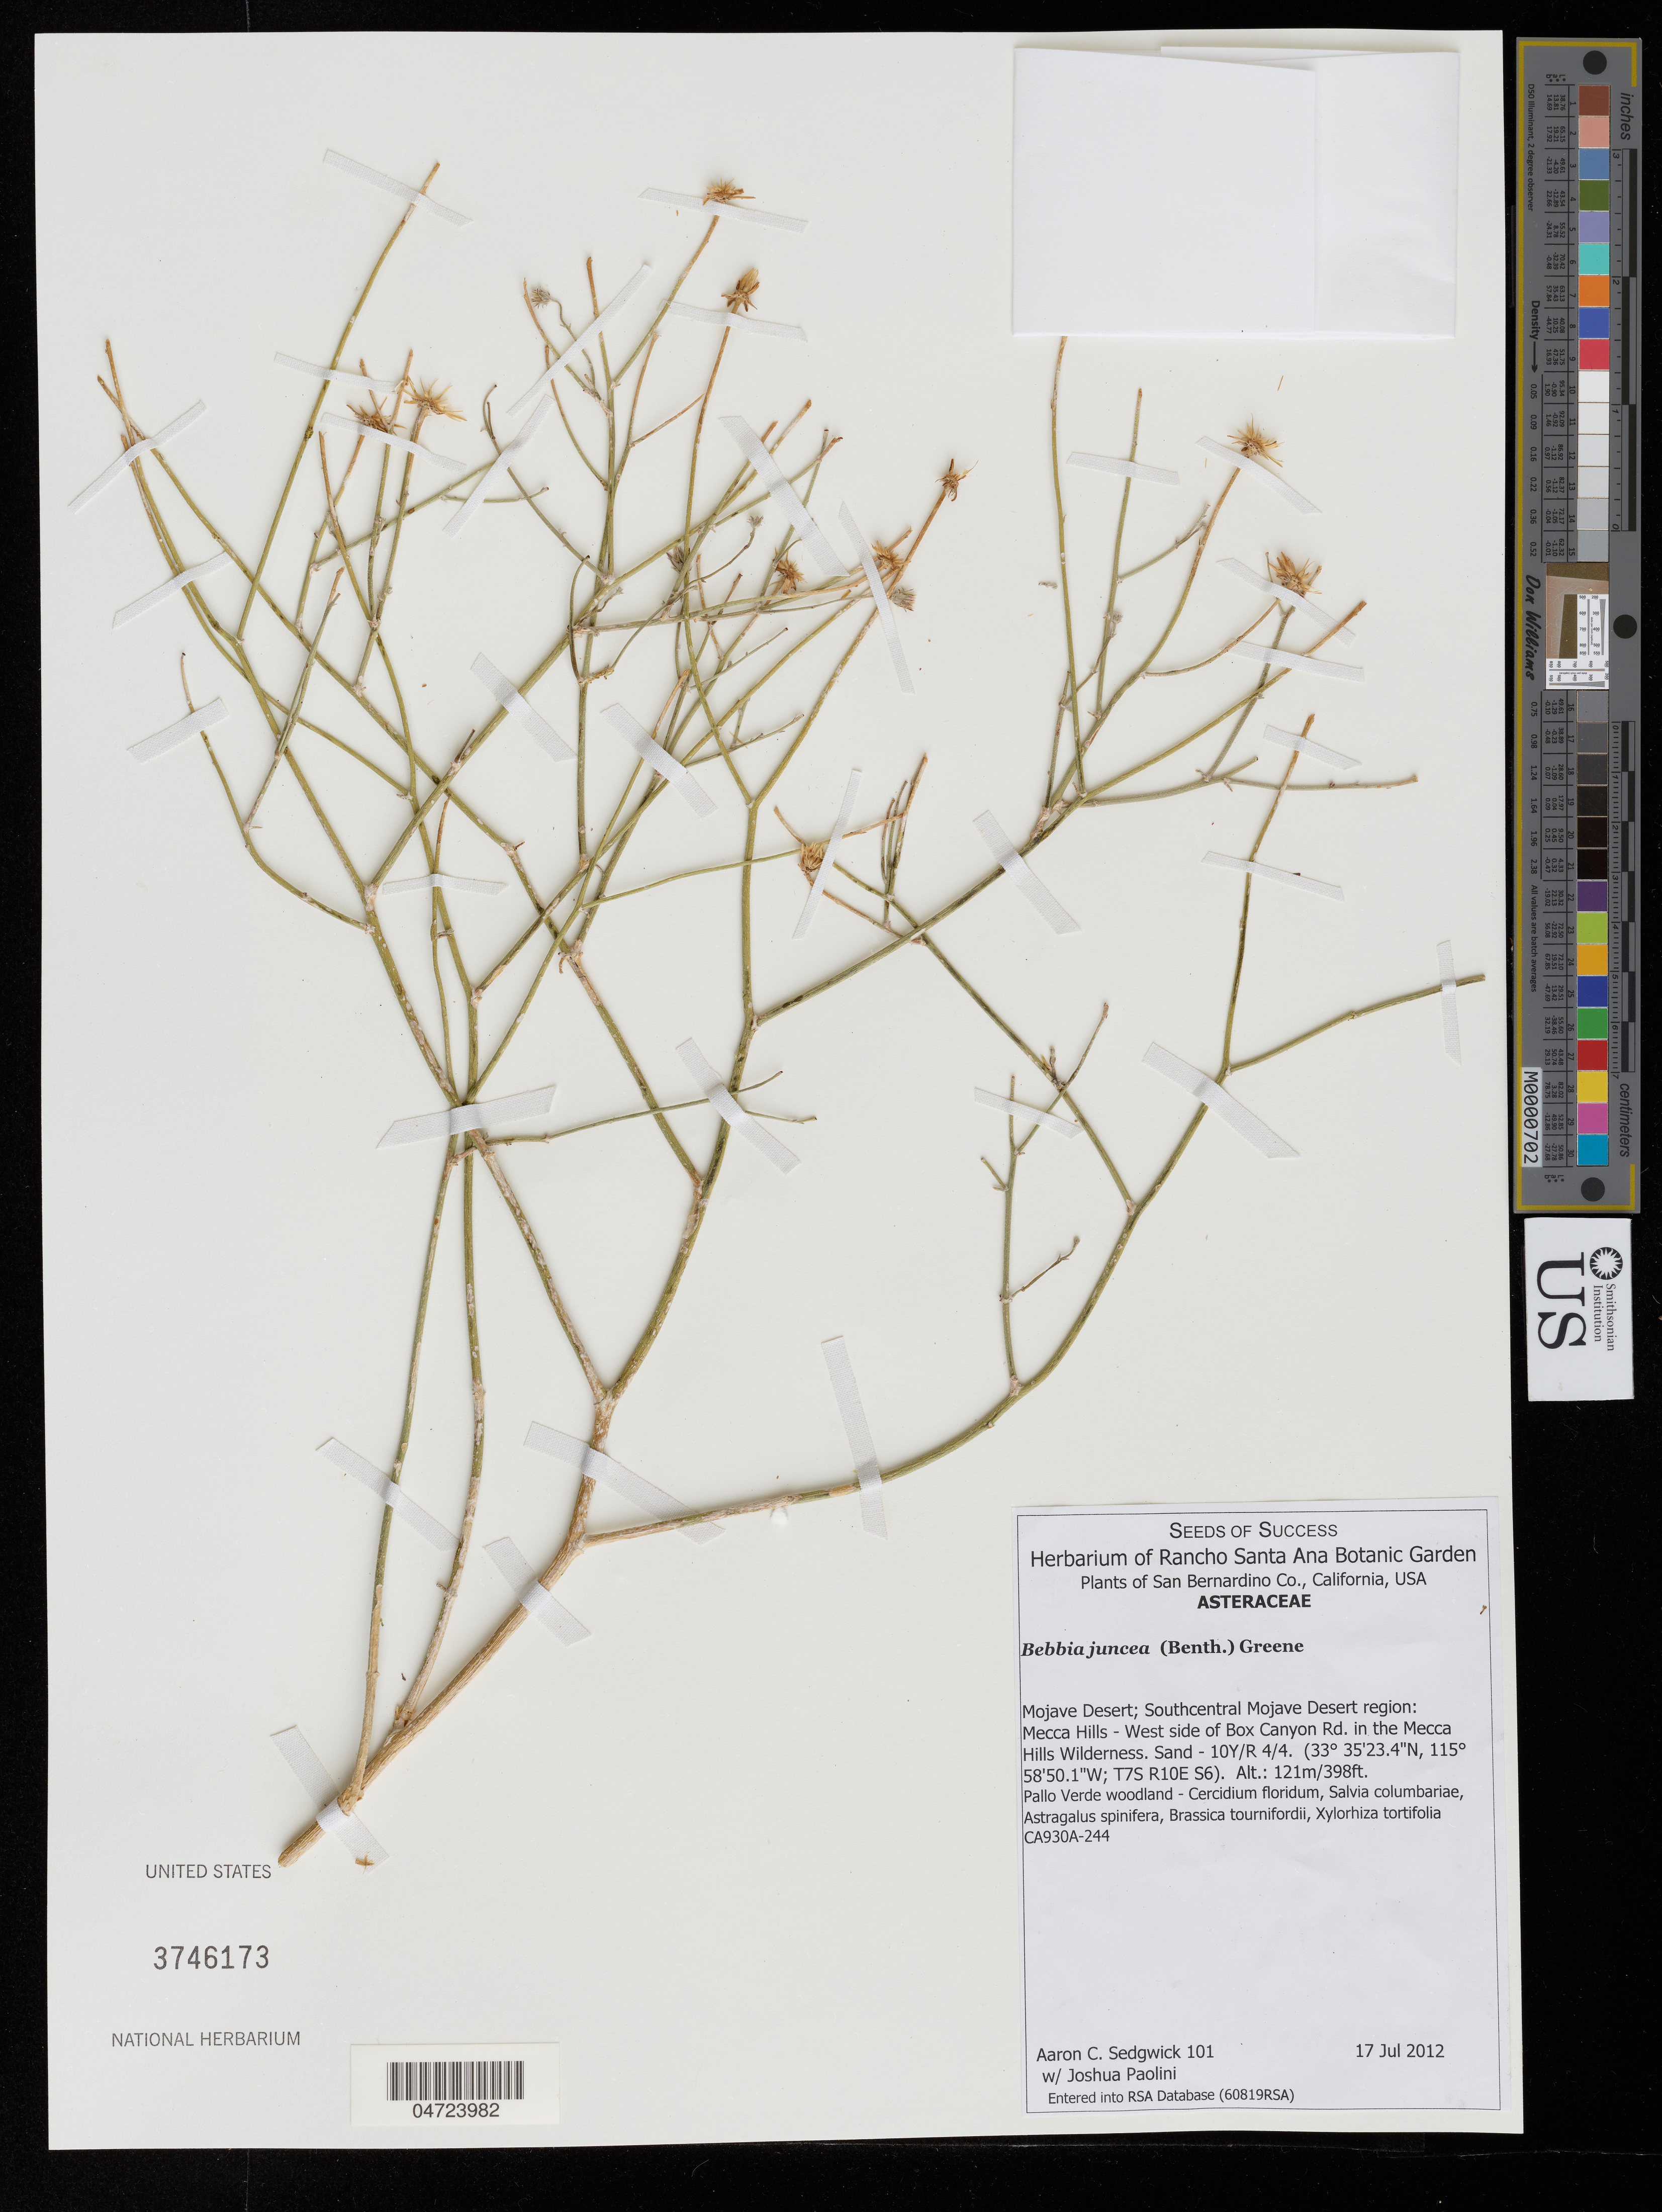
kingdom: Plantae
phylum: Tracheophyta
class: Magnoliopsida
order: Asterales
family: Asteraceae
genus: Bebbia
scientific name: Bebbia juncea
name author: (Benth.) Greene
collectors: A. Sedgwick & J. Paolini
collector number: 101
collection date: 2012-07-17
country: United States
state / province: California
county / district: San Bernardino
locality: San Bernardino Co. Mojave Desert; Southcentral Mojave Desert region: Mecca Hills - West side of Box Canyon Rd. in the Mecca Hills Wilderness. Sand -10Y/R 4/4. (T7S R10E S6).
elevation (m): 121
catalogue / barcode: US 3746173